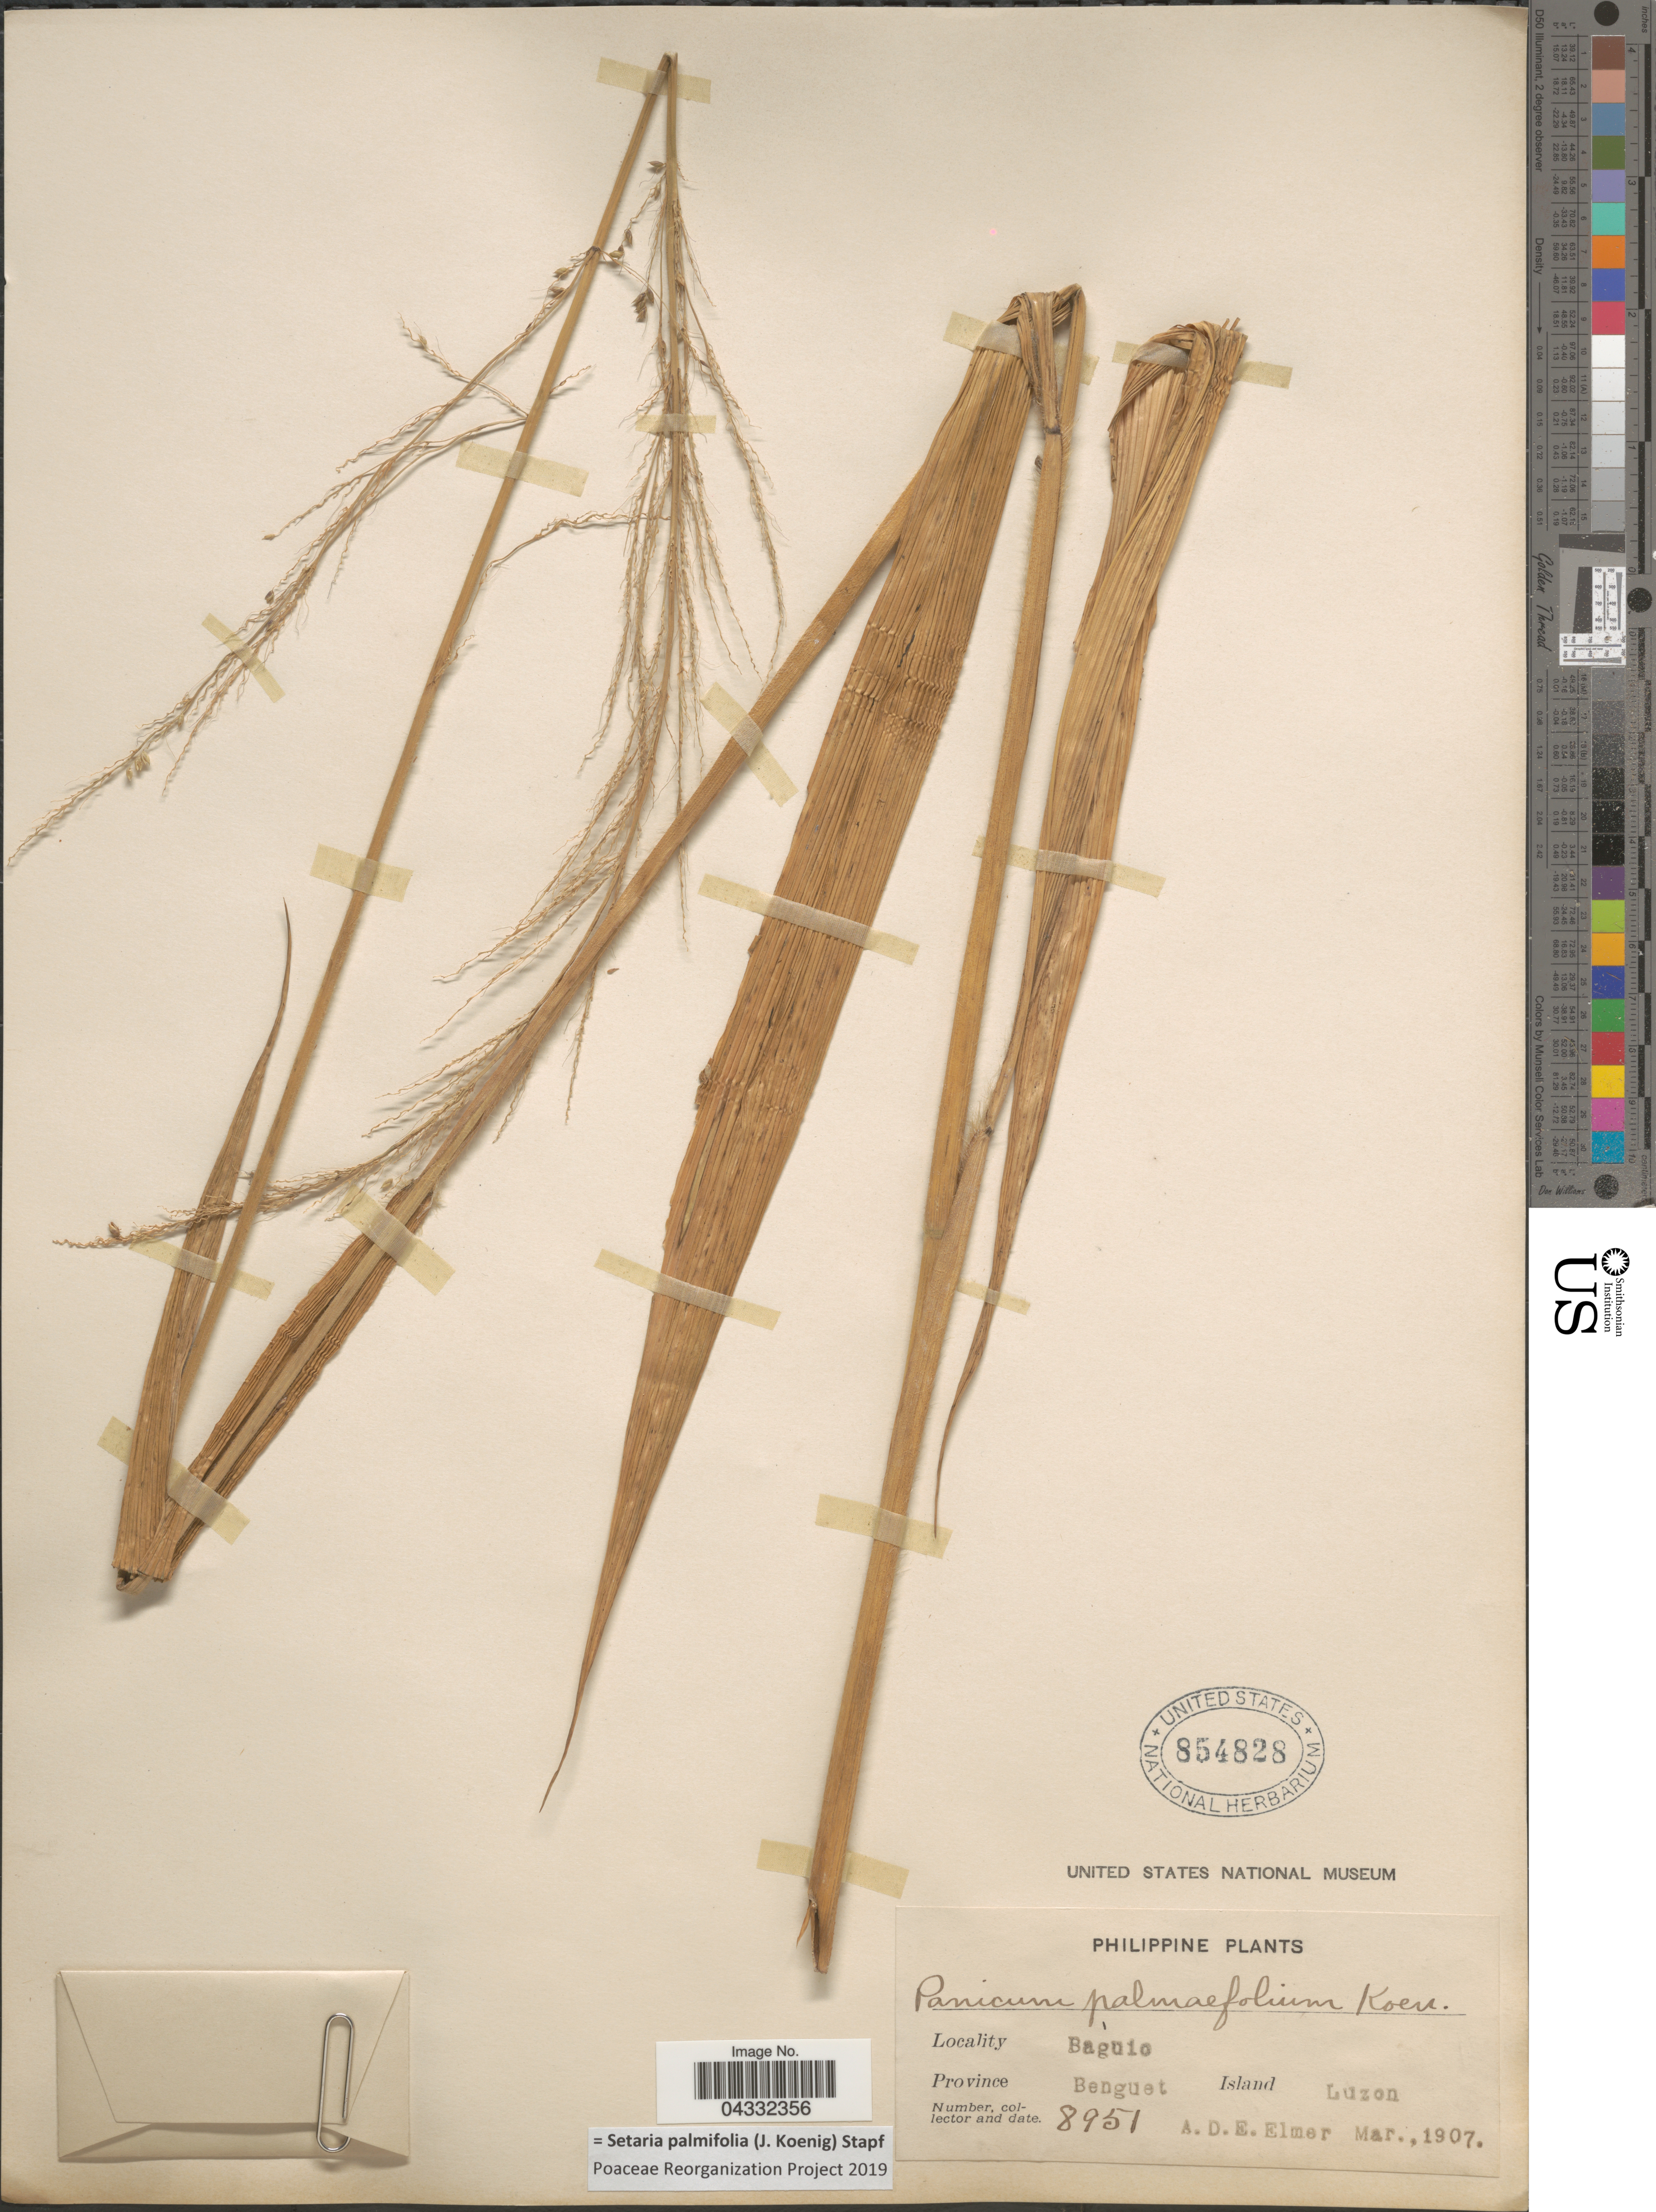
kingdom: Plantae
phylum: Tracheophyta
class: Liliopsida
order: Poales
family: Poaceae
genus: Setaria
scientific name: Setaria palmifolia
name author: (J. Koenig) Stapf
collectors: A. D. E. Elmer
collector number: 8951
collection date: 1907-03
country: Philippines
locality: Baguio. Province Benguet. Island Luzon.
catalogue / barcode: US 854828